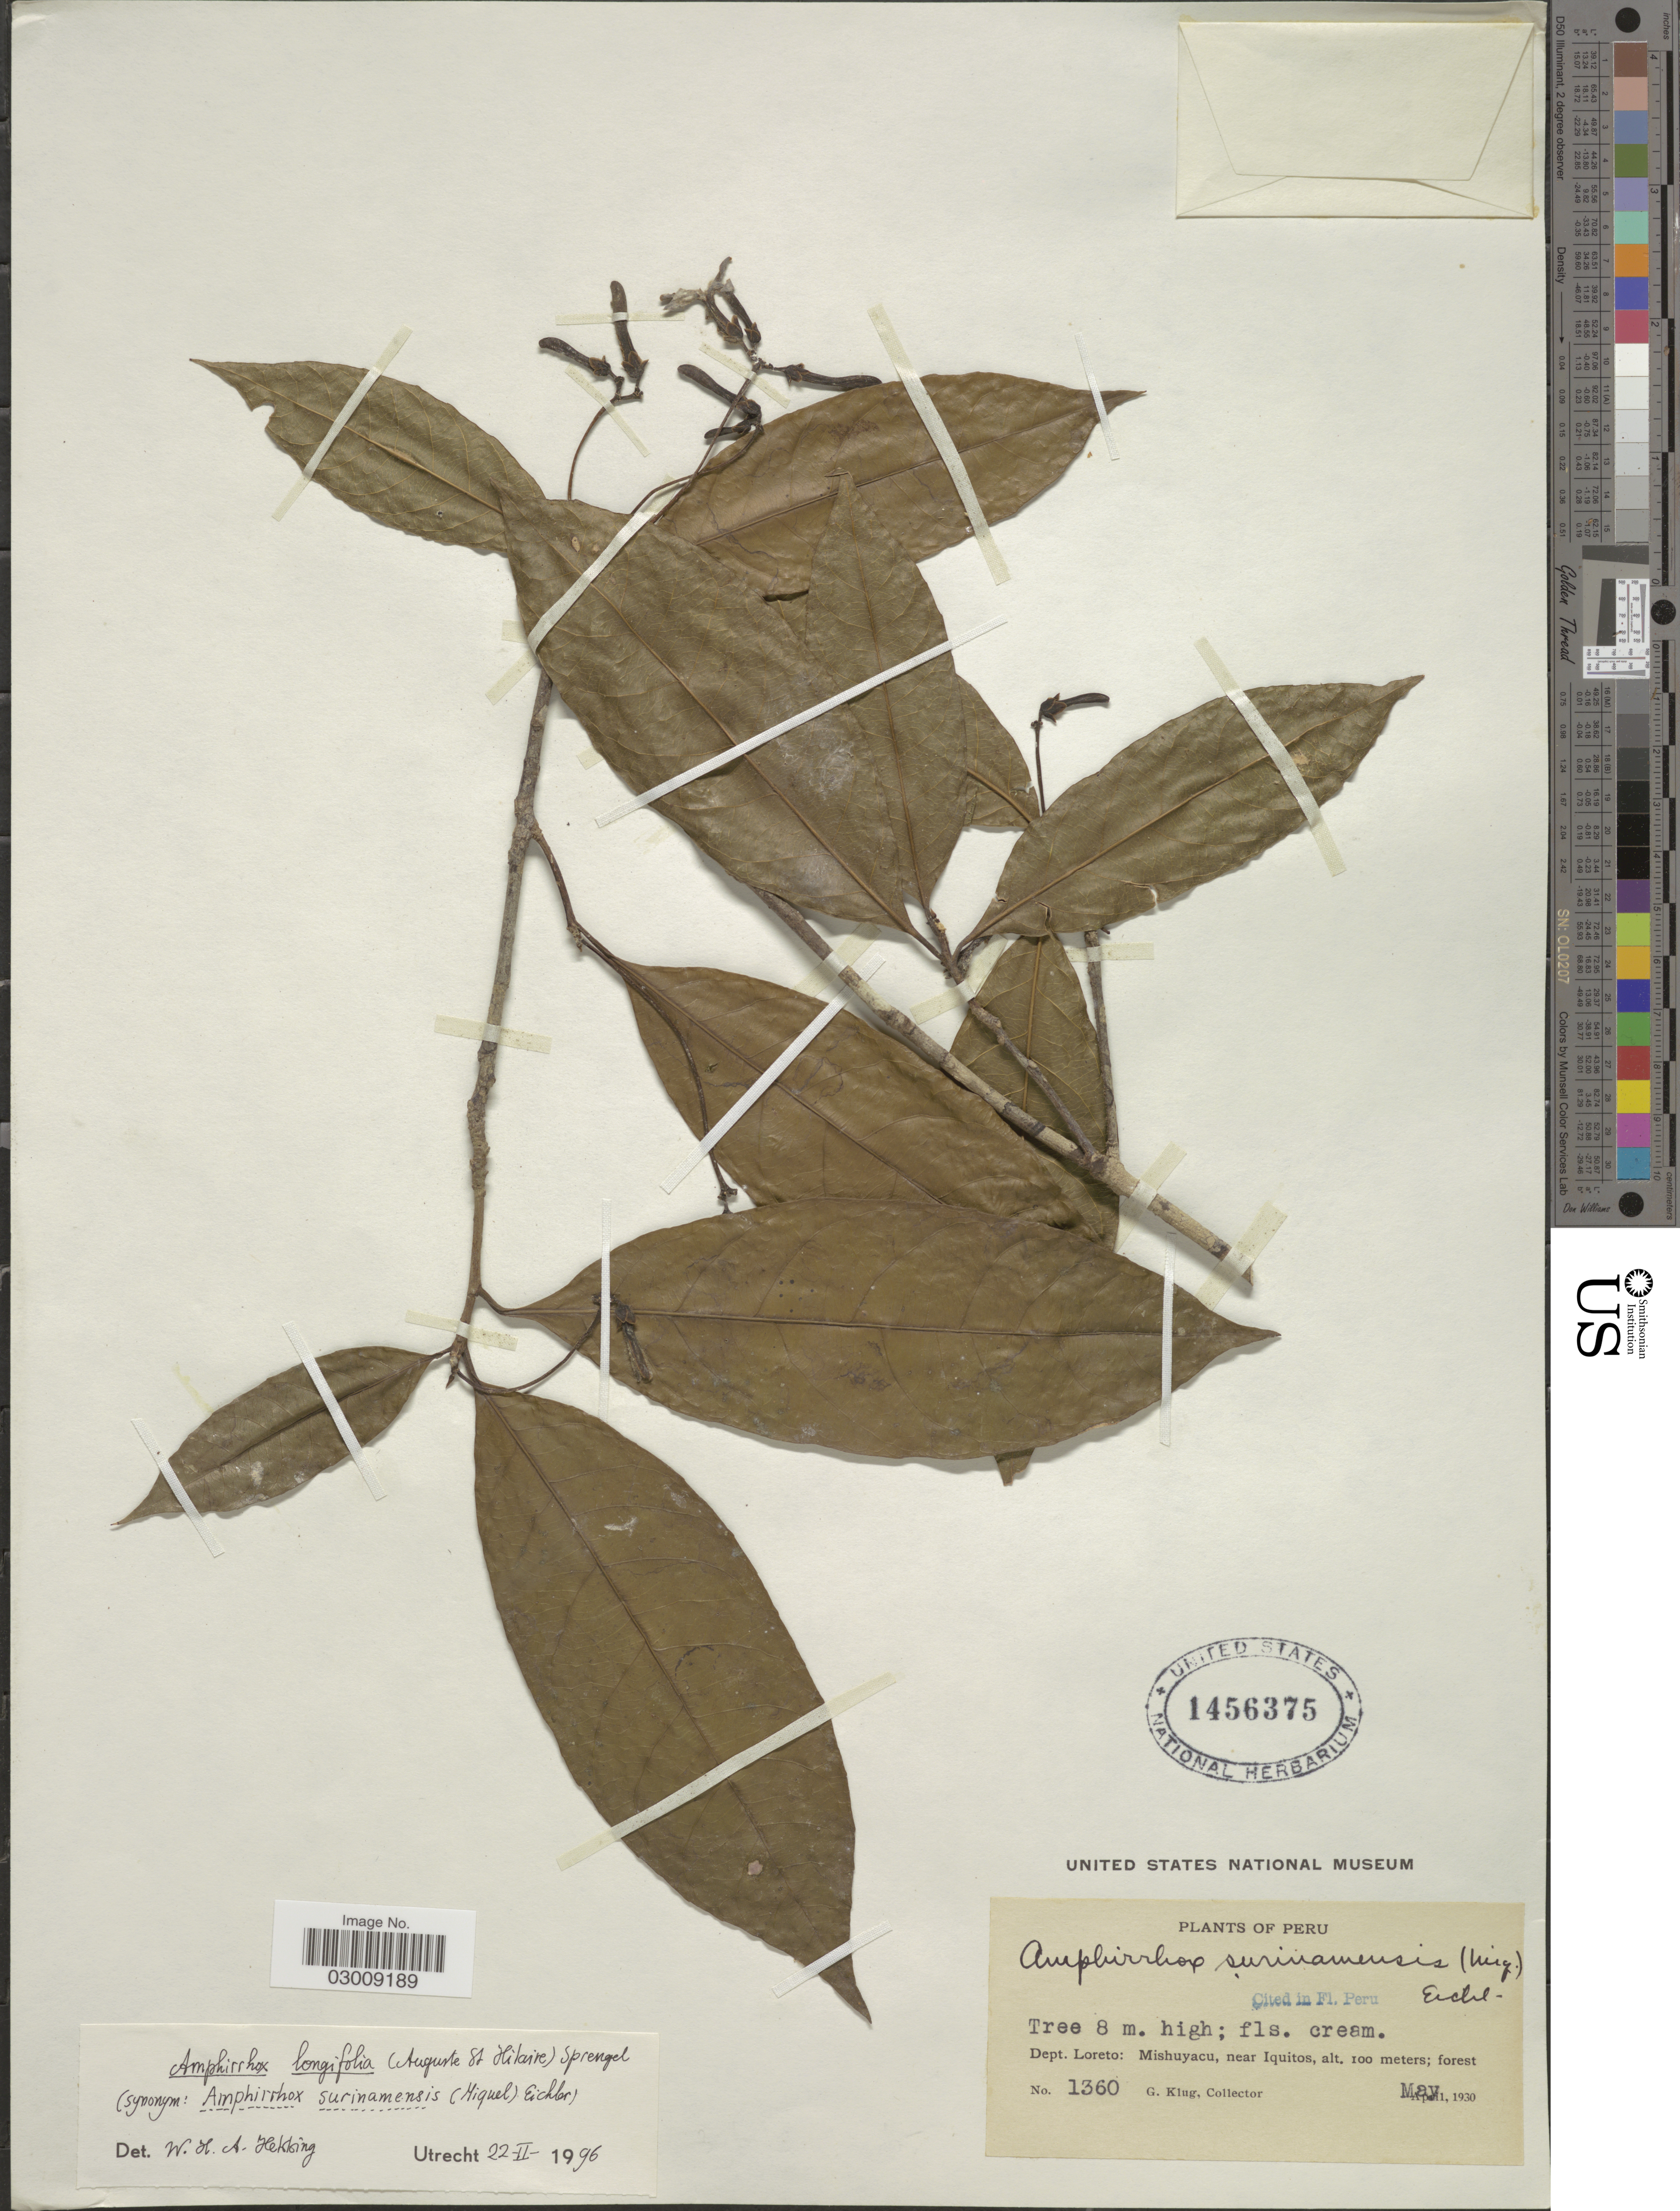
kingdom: Plantae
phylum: Tracheophyta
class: Magnoliopsida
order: Malpighiales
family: Violaceae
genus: Amphirrhox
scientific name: Amphirrhox longifolia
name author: (A. St.-Hil.) Spreng.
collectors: G. Klug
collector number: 1360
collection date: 1930-05-11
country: Peru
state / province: Loreto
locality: Dept. Loreto: Mishuyacu, near Iquitos.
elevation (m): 100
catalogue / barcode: US 1456375